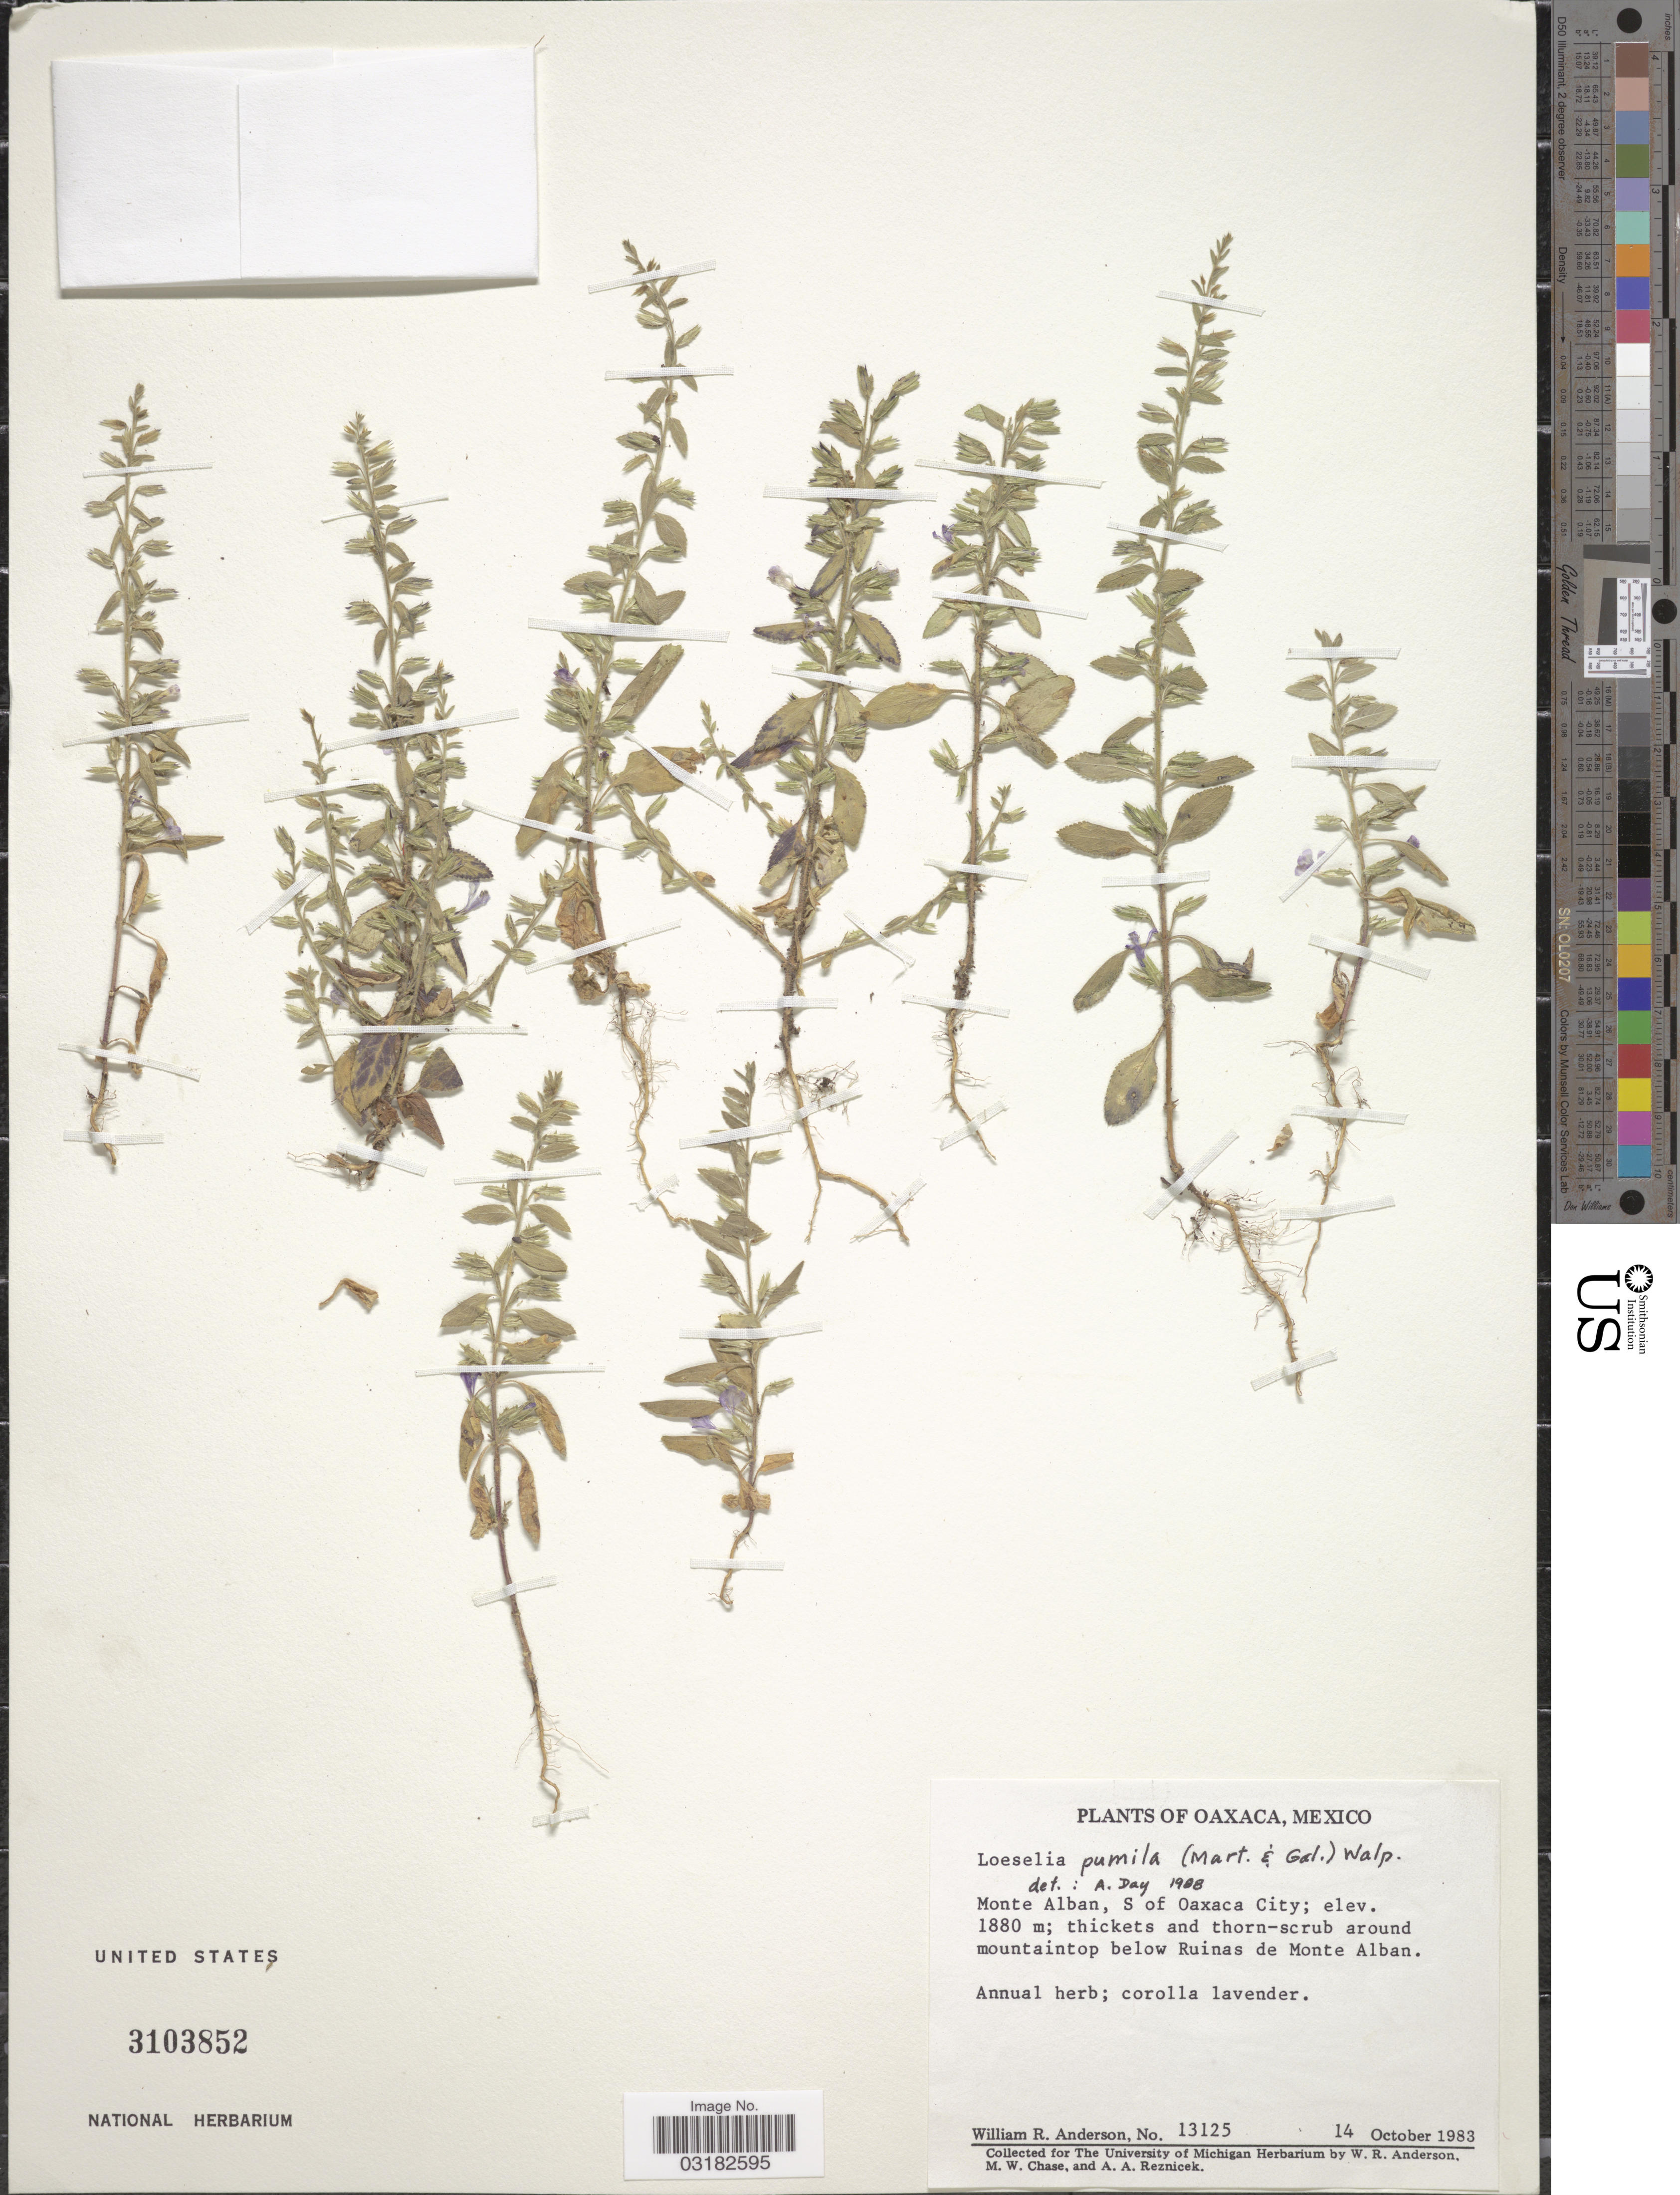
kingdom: Plantae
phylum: Tracheophyta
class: Magnoliopsida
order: Ericales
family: Polemoniaceae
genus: Loeselia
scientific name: Loeselia pumila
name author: (M. Martens & Galeotti) Walp.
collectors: W. R. Anderson, M. W. Chase & A. A. Reznicek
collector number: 13125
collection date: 1983-10-14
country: Mexico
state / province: Oaxaca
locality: Monte Alban, S of Oaxaca City. Thickets and thorn-scrub around mountaintop below Ruinas de Monte Alban.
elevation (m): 1880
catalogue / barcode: US 3103852